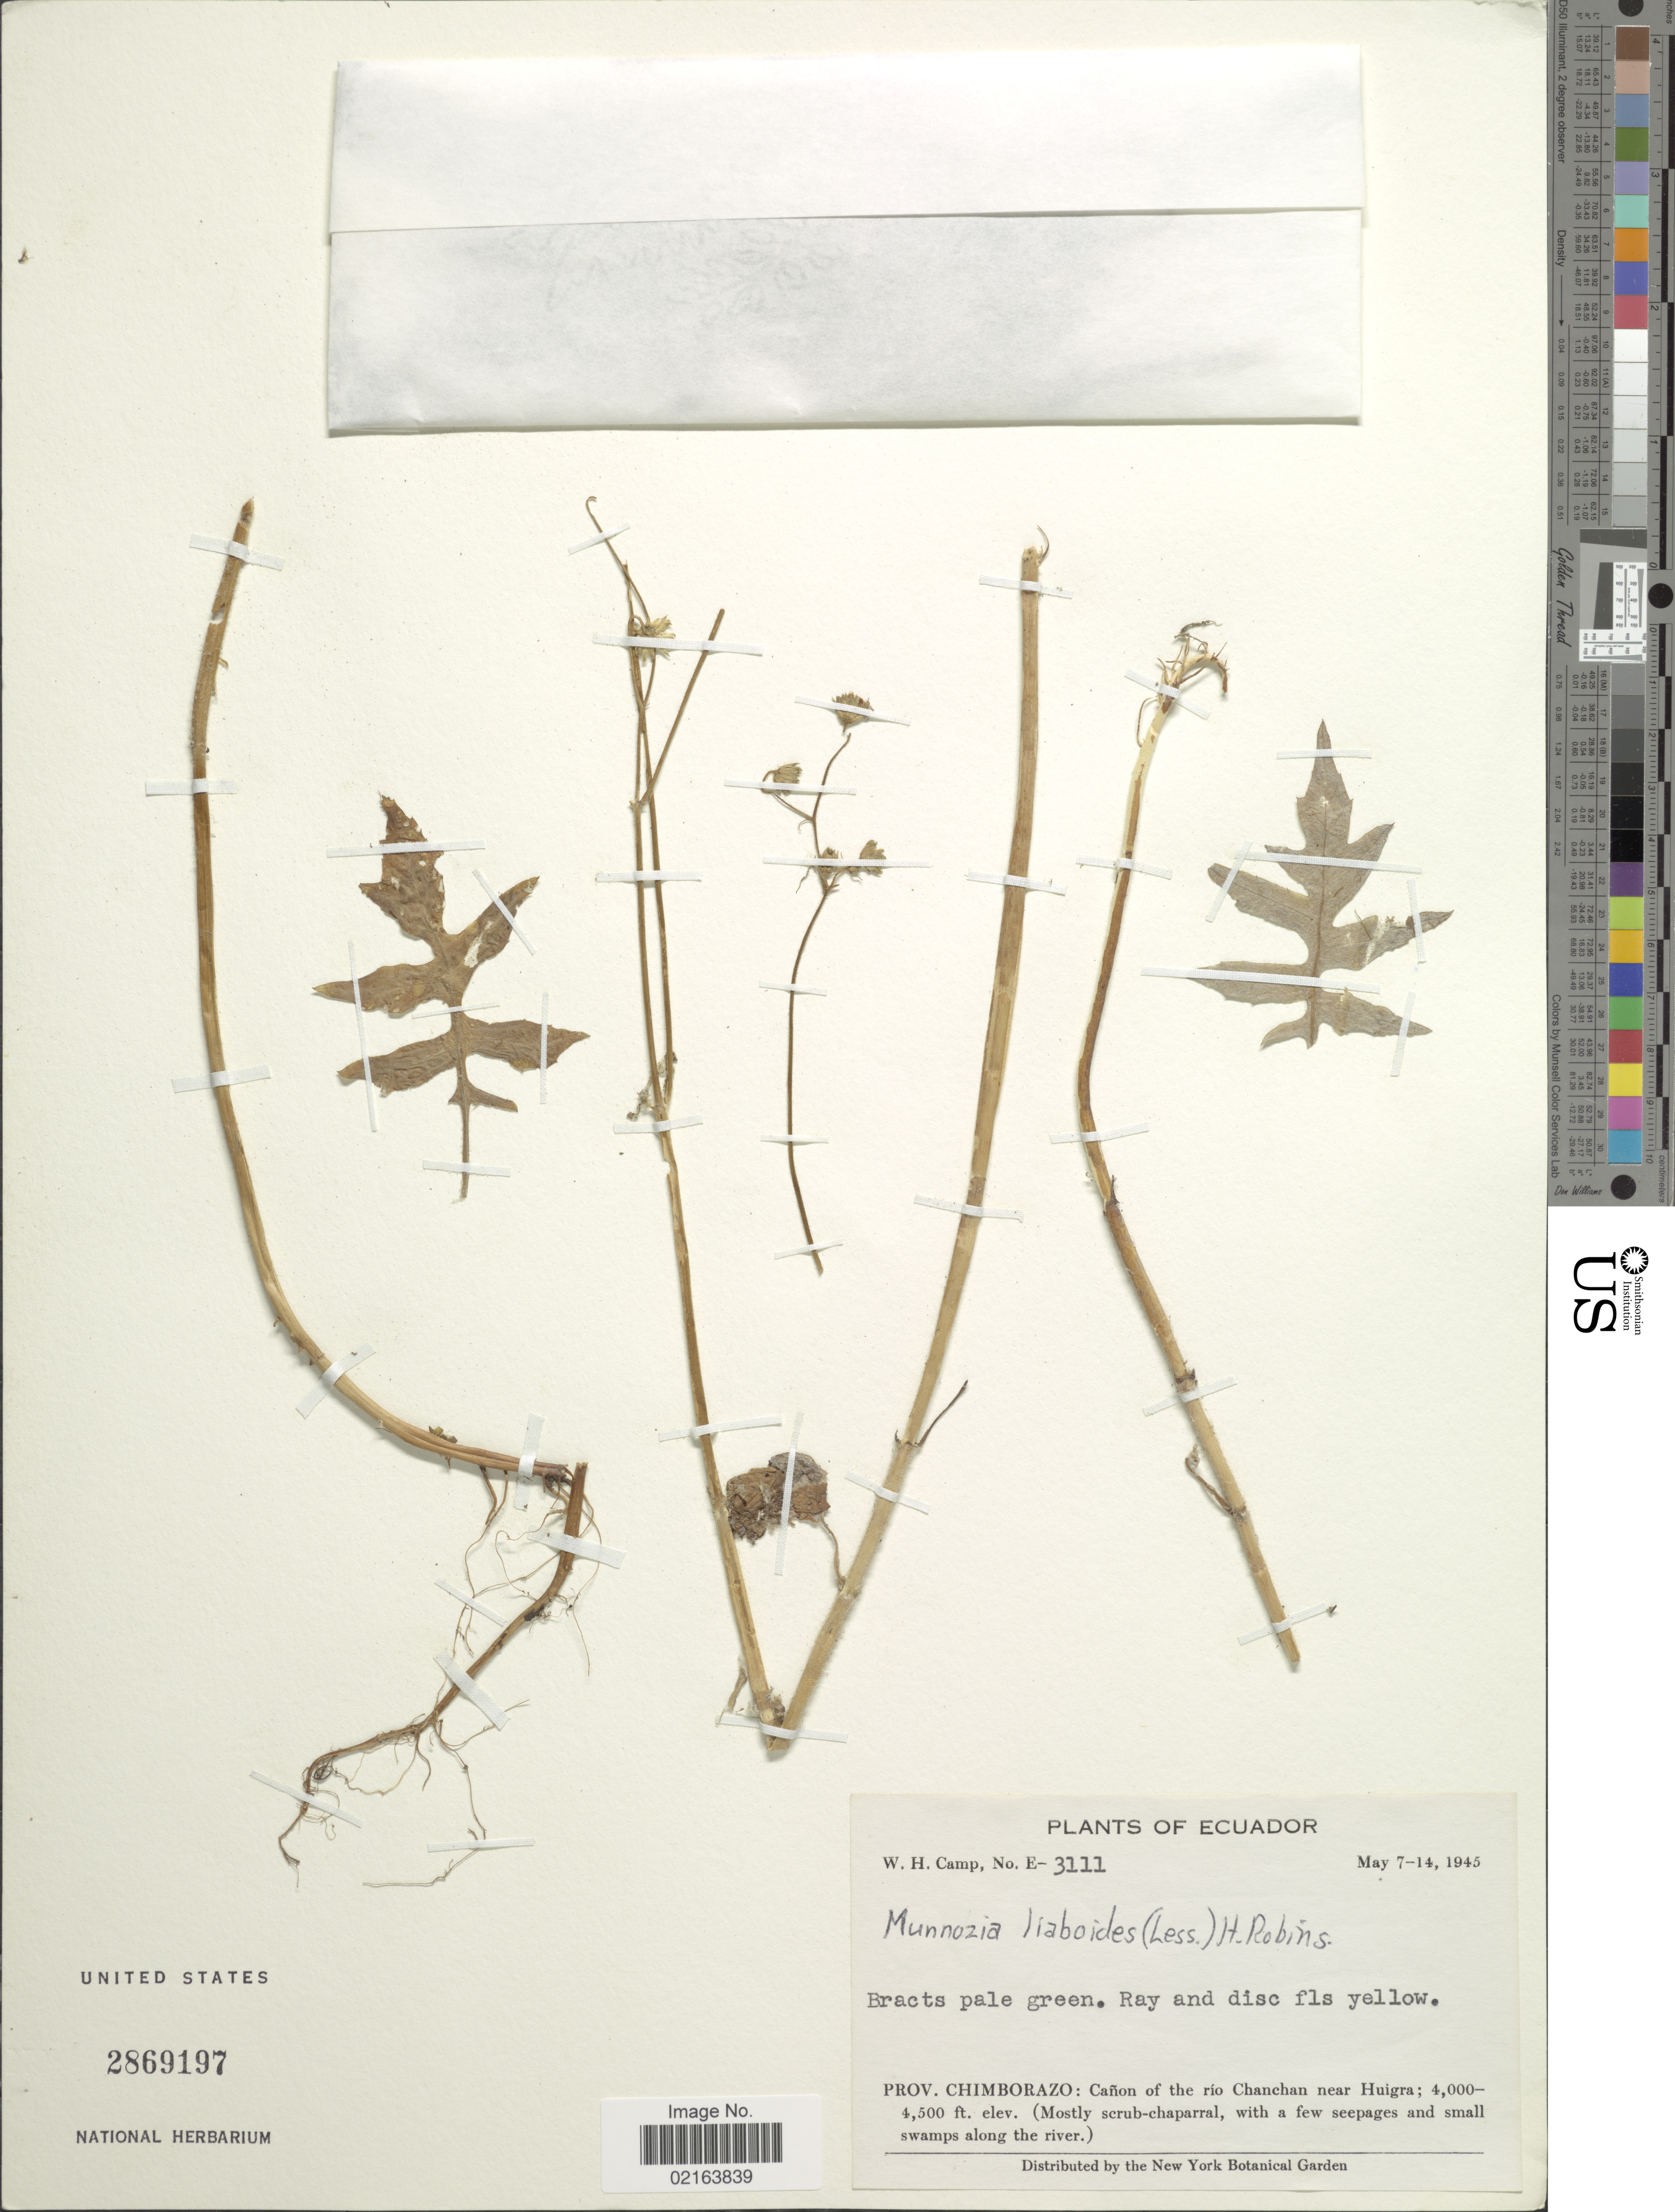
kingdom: Plantae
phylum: Tracheophyta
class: Magnoliopsida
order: Asterales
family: Asteraceae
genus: Munnozia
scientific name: Munnozia liaboides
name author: (Less.) H. Rob.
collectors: W. H. Camp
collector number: E-3111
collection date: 1945-05-07/1945-05-14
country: Ecuador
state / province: Chimborazo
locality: Prov. Chimborazo: Canon of the rio Chanchan near Huigra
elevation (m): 1219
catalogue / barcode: US 2869197